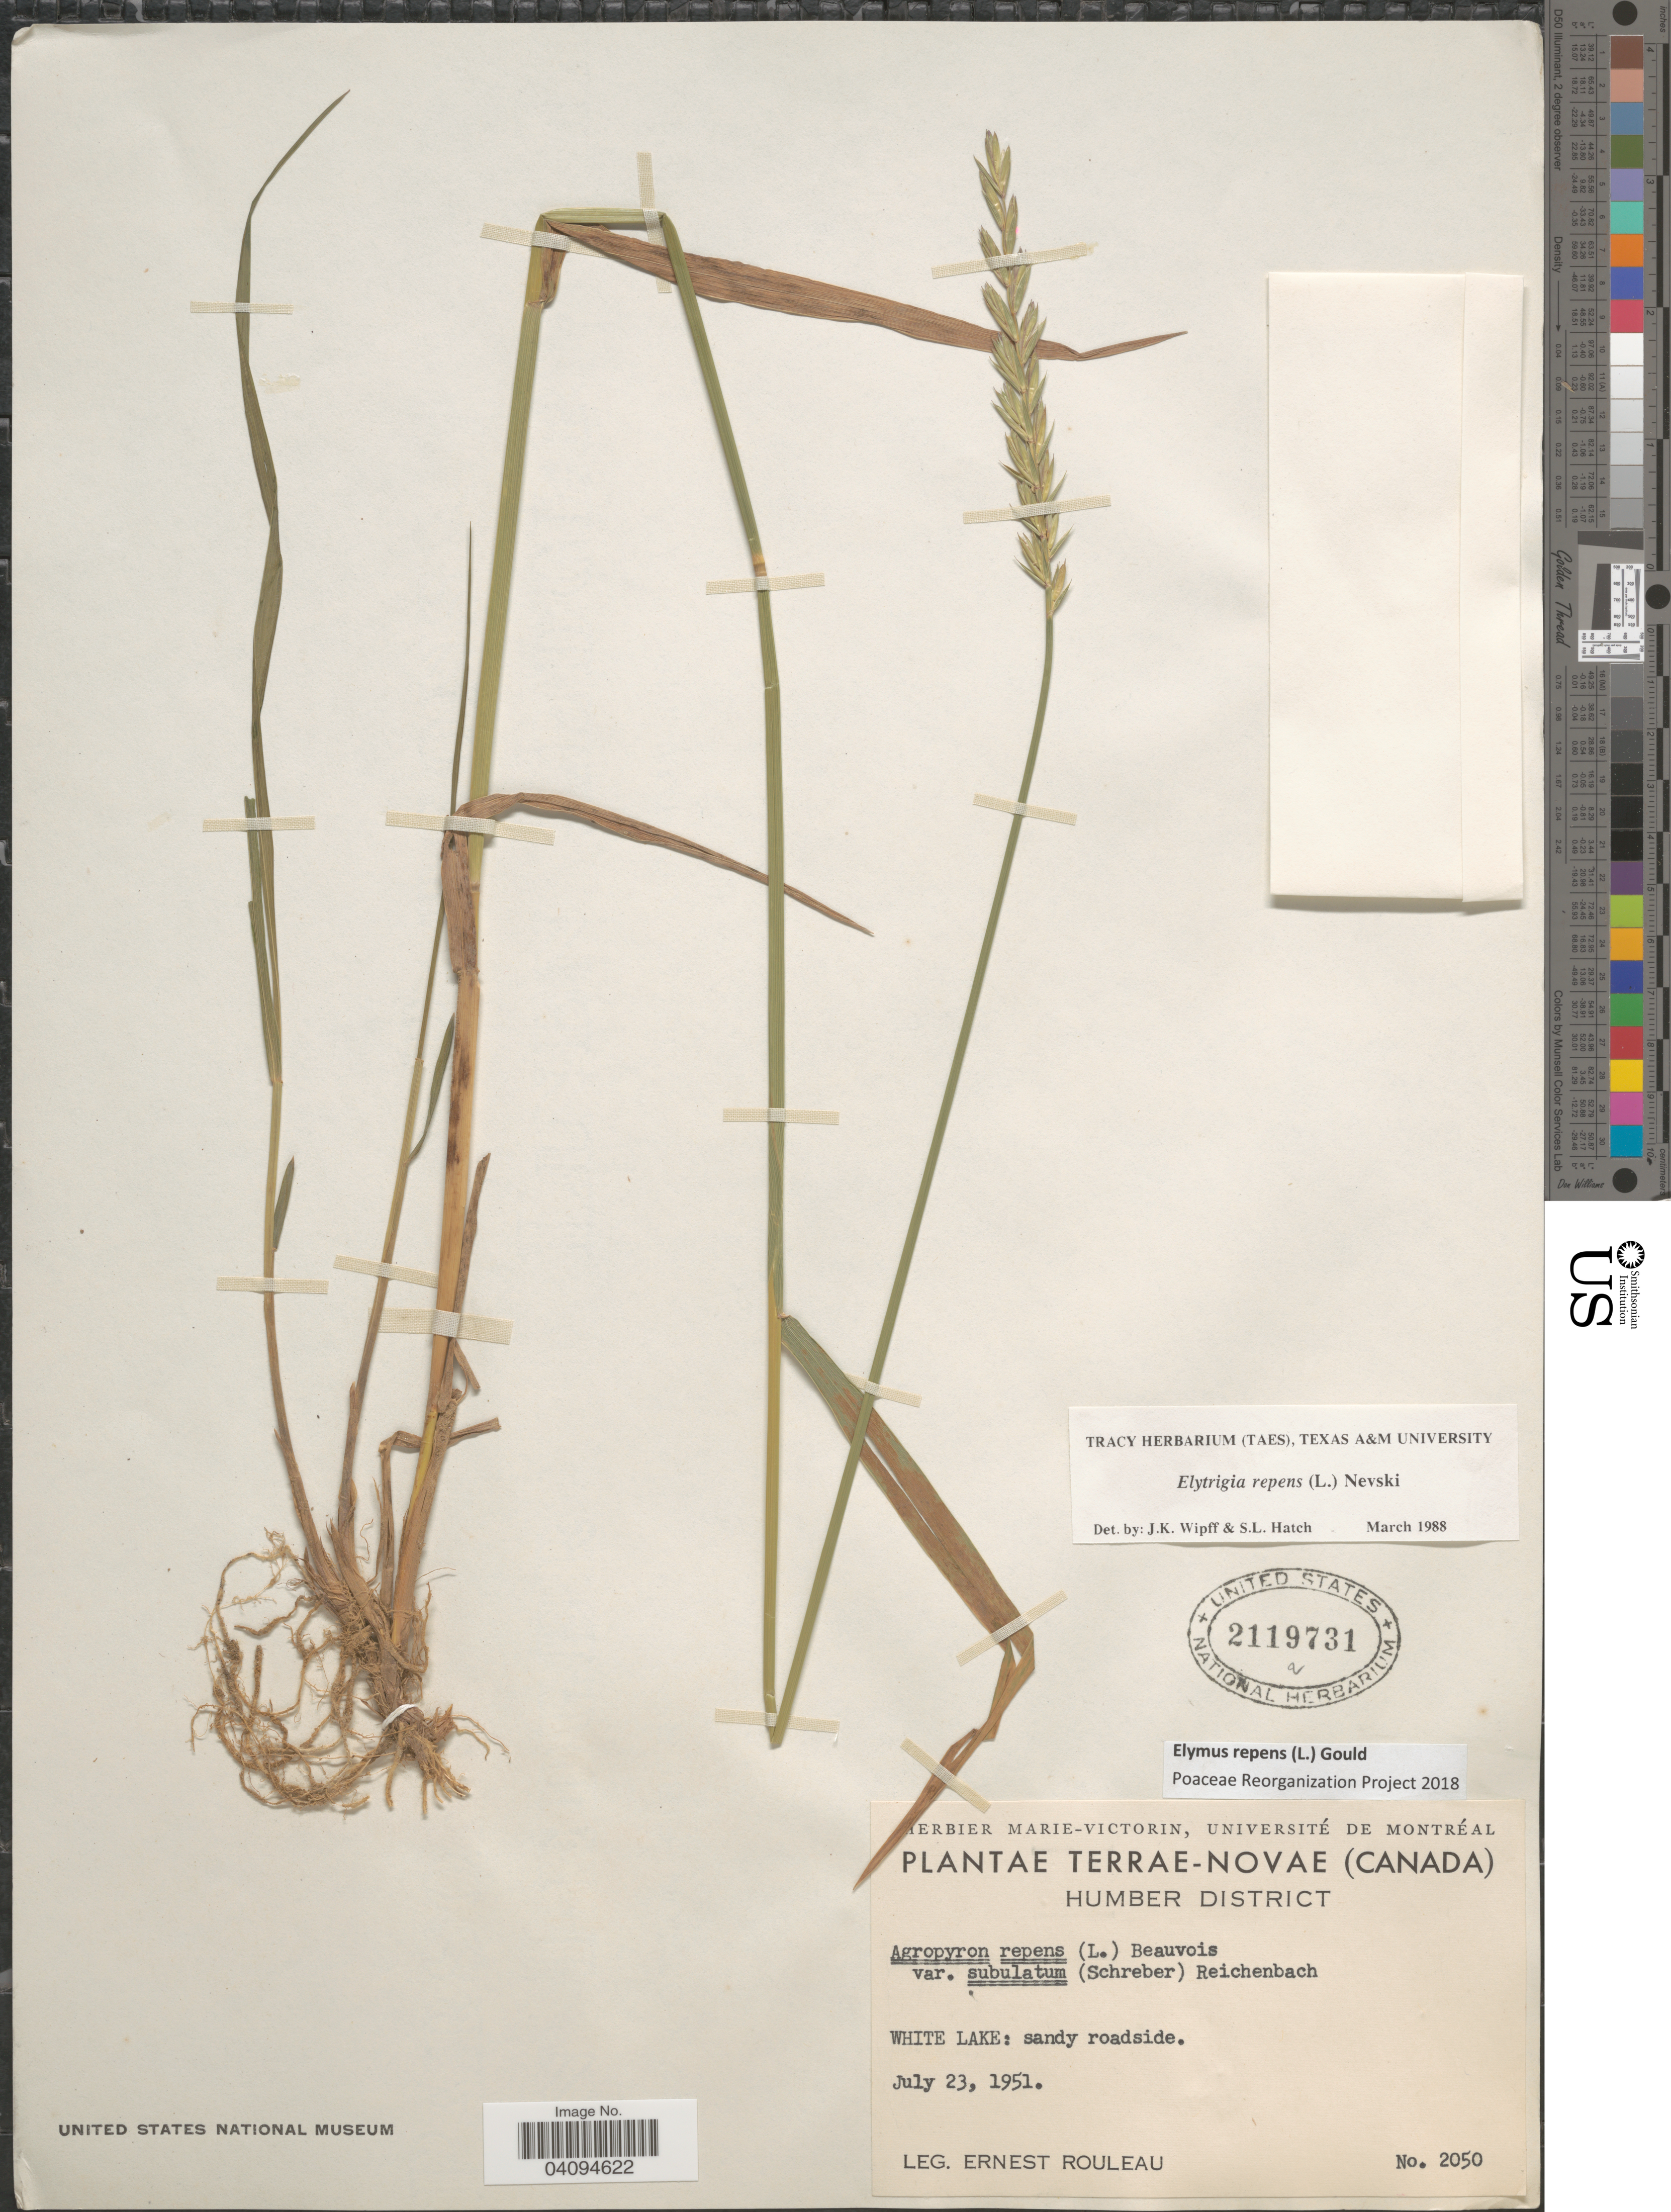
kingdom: Plantae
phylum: Tracheophyta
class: Liliopsida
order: Poales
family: Poaceae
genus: Elymus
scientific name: Elymus repens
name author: (L.) Gould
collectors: J. Rouleau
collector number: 2050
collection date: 1951-07-23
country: Canada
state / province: Newfoundland and Labrador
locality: Terrae-Novae. Humber District. White Lake: sandy roadside.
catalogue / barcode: US 2119731